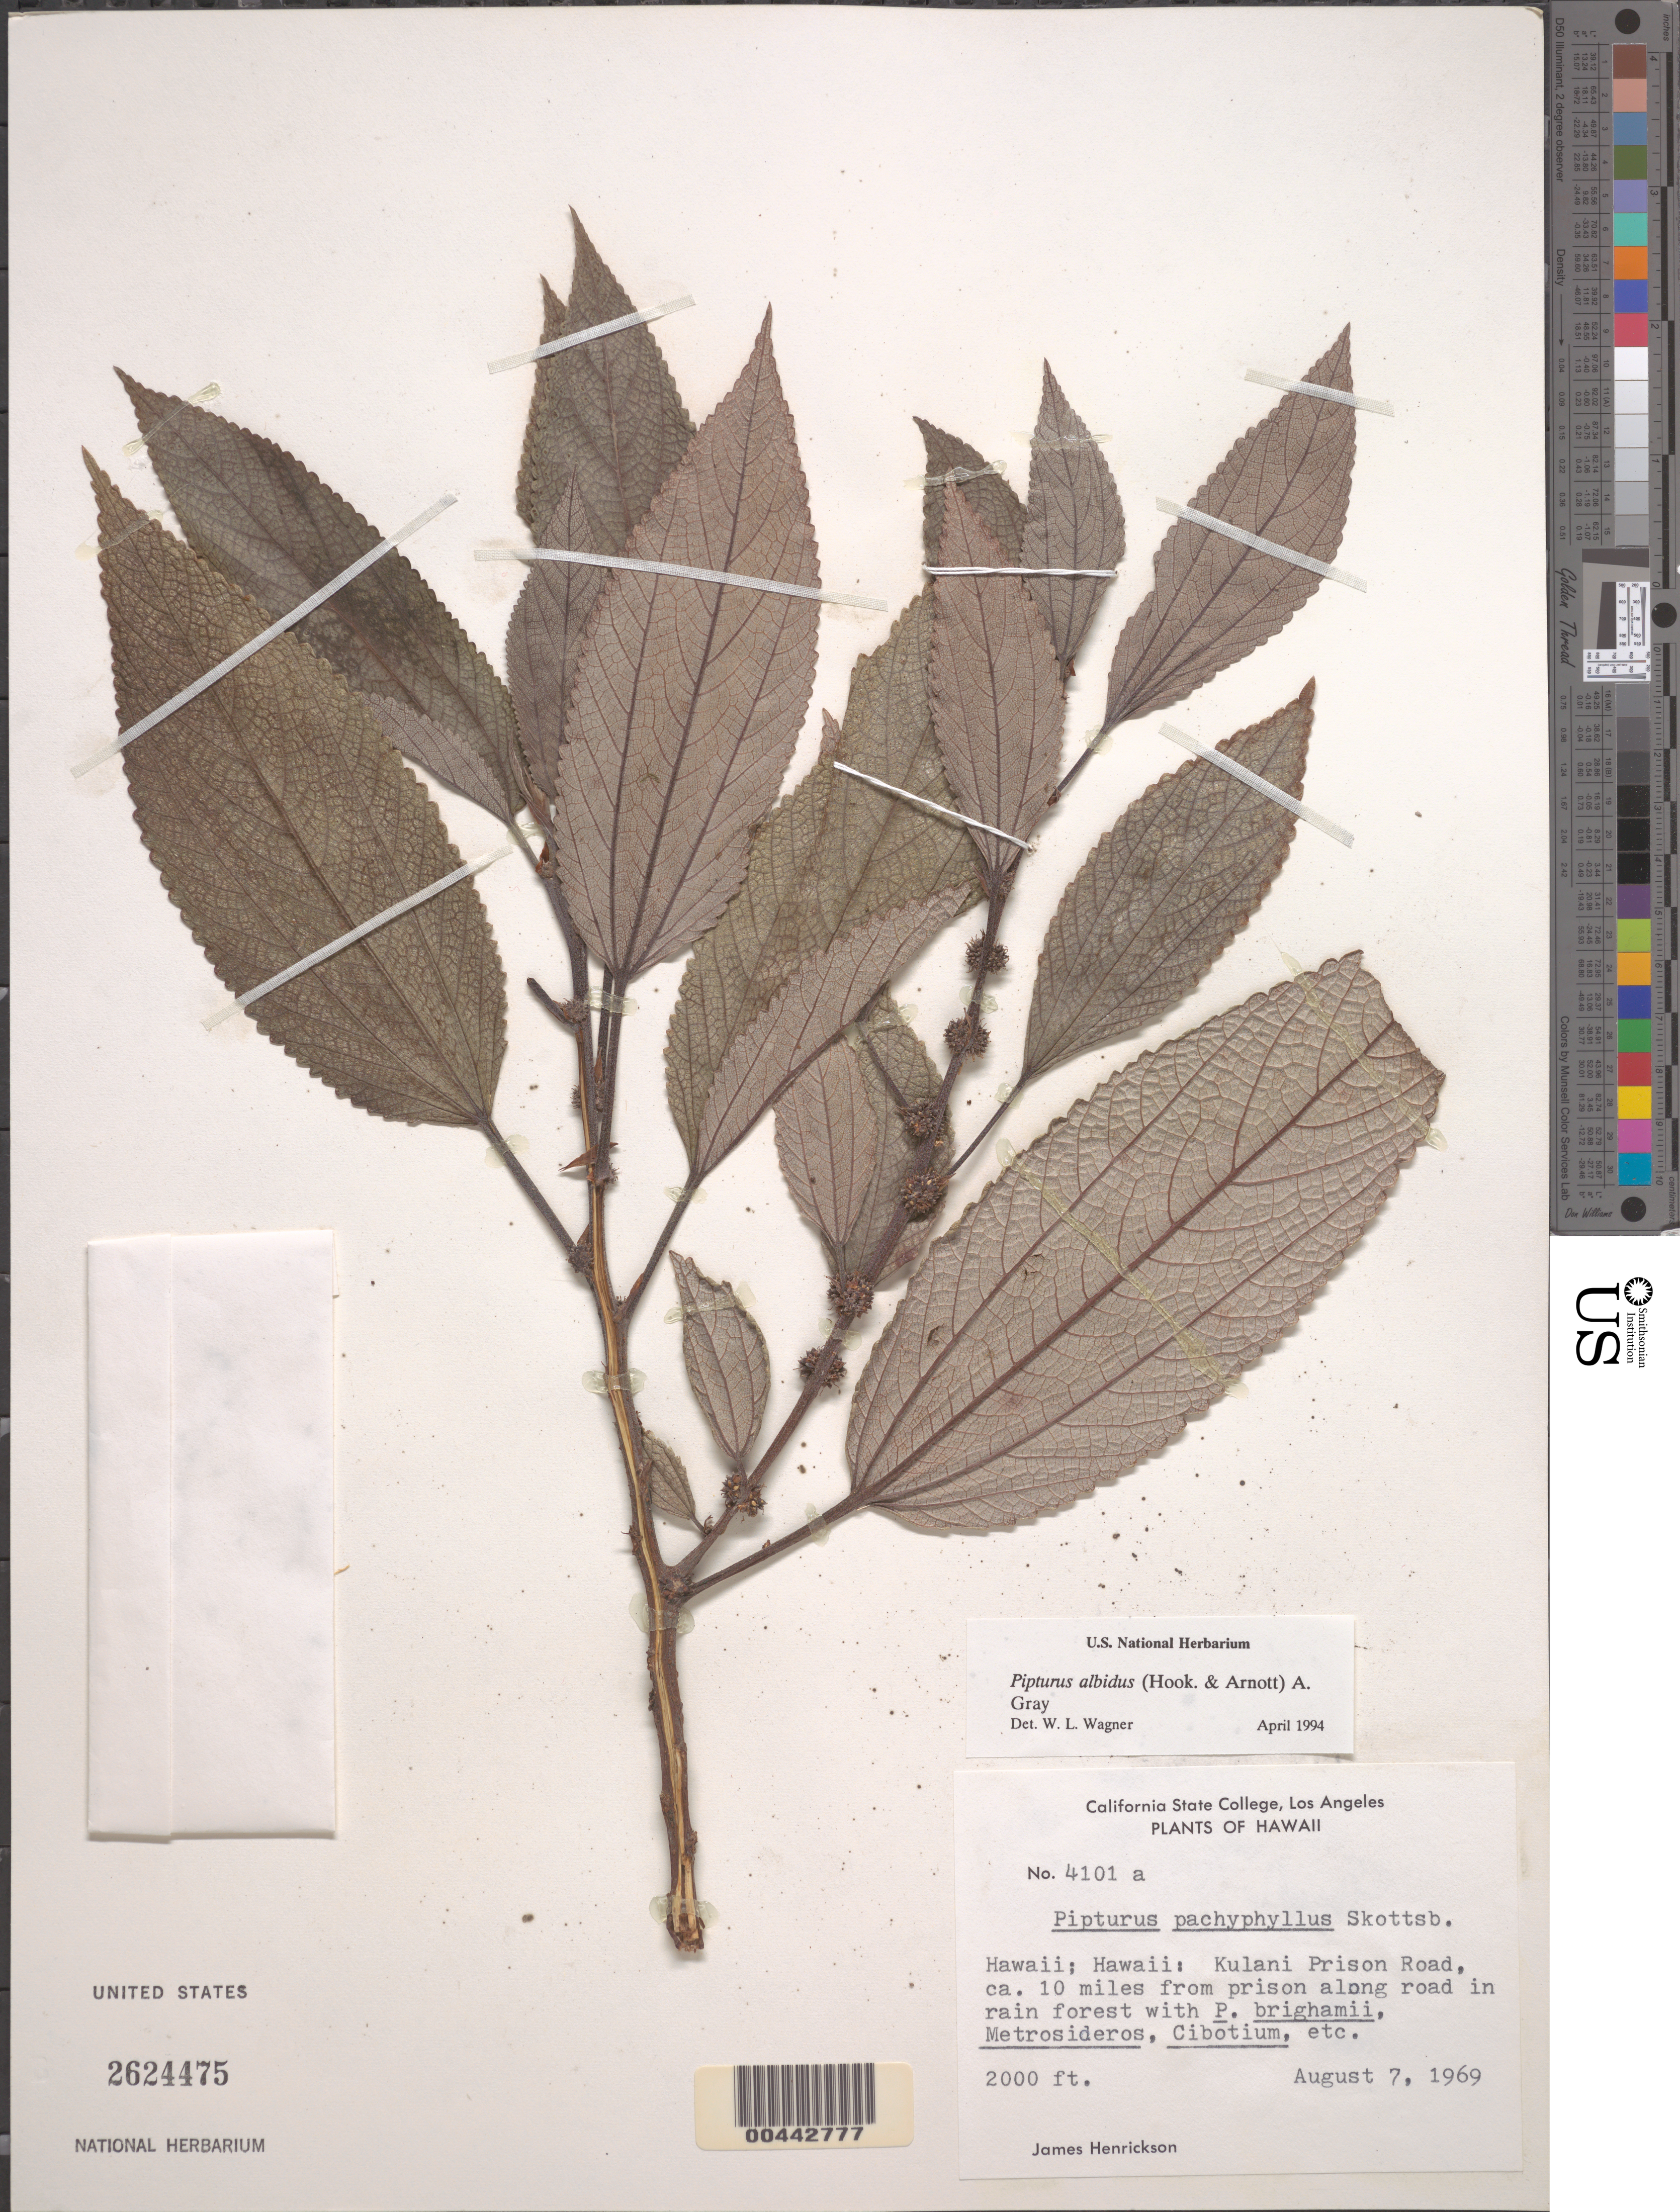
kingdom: Plantae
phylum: Tracheophyta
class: Magnoliopsida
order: Rosales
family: Urticaceae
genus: Pipturus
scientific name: Pipturus albidus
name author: (Hook. & Arn.) A. Gray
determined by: Wagner, W. L., (BOT), Smithsonian Institution - National Museum of Natural History (UNITED STATES)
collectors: J. S. Henrickson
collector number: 4101a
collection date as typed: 7 Aug 1969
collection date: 1969-08-07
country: United States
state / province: Hawaii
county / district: Hawaii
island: Hawaii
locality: Kulani Prison Road, ca. 10 miles from prison along rain in road forest.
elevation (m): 610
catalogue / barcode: US 2624475